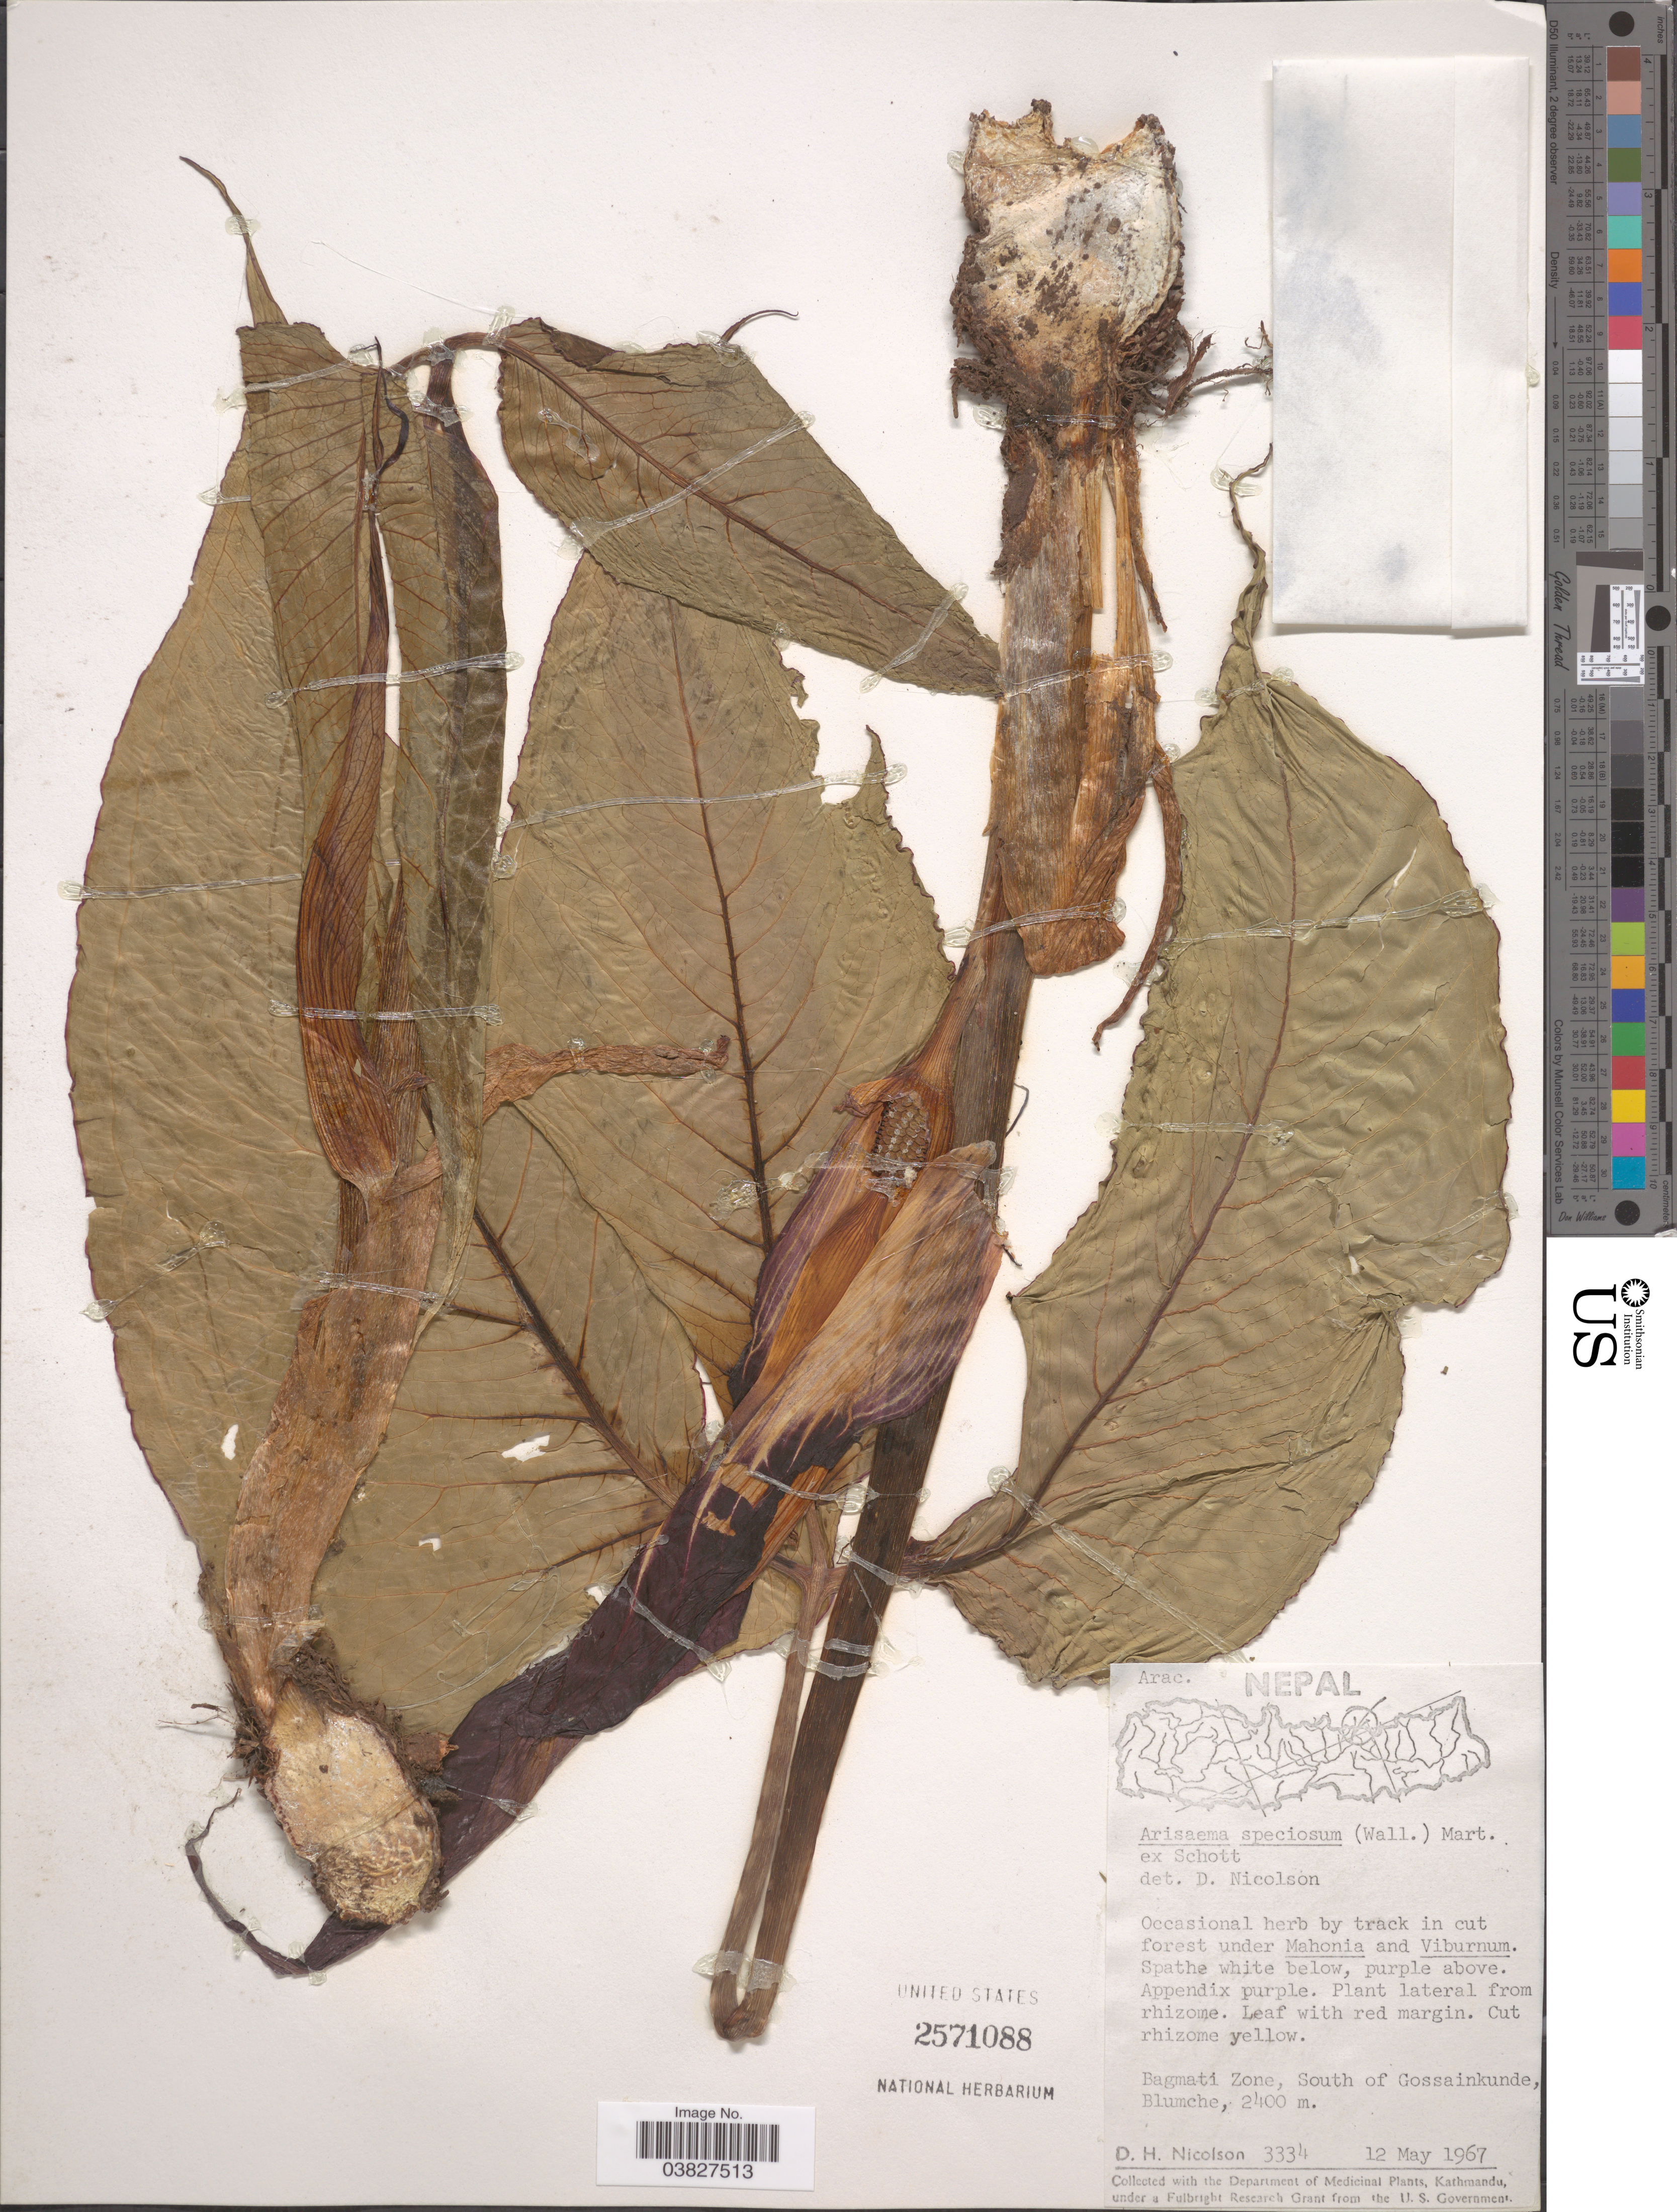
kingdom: Plantae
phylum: Tracheophyta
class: Liliopsida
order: Alismatales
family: Araceae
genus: Arisaema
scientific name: Arisaema speciosum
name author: (Wall.) Mart.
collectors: D. H. Nicolson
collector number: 3334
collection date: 1967-05-12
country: Nepal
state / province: Bagmati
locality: Bagmati Zone, South of Gossainkunde, Blumche.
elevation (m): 2400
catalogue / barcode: US 2571088